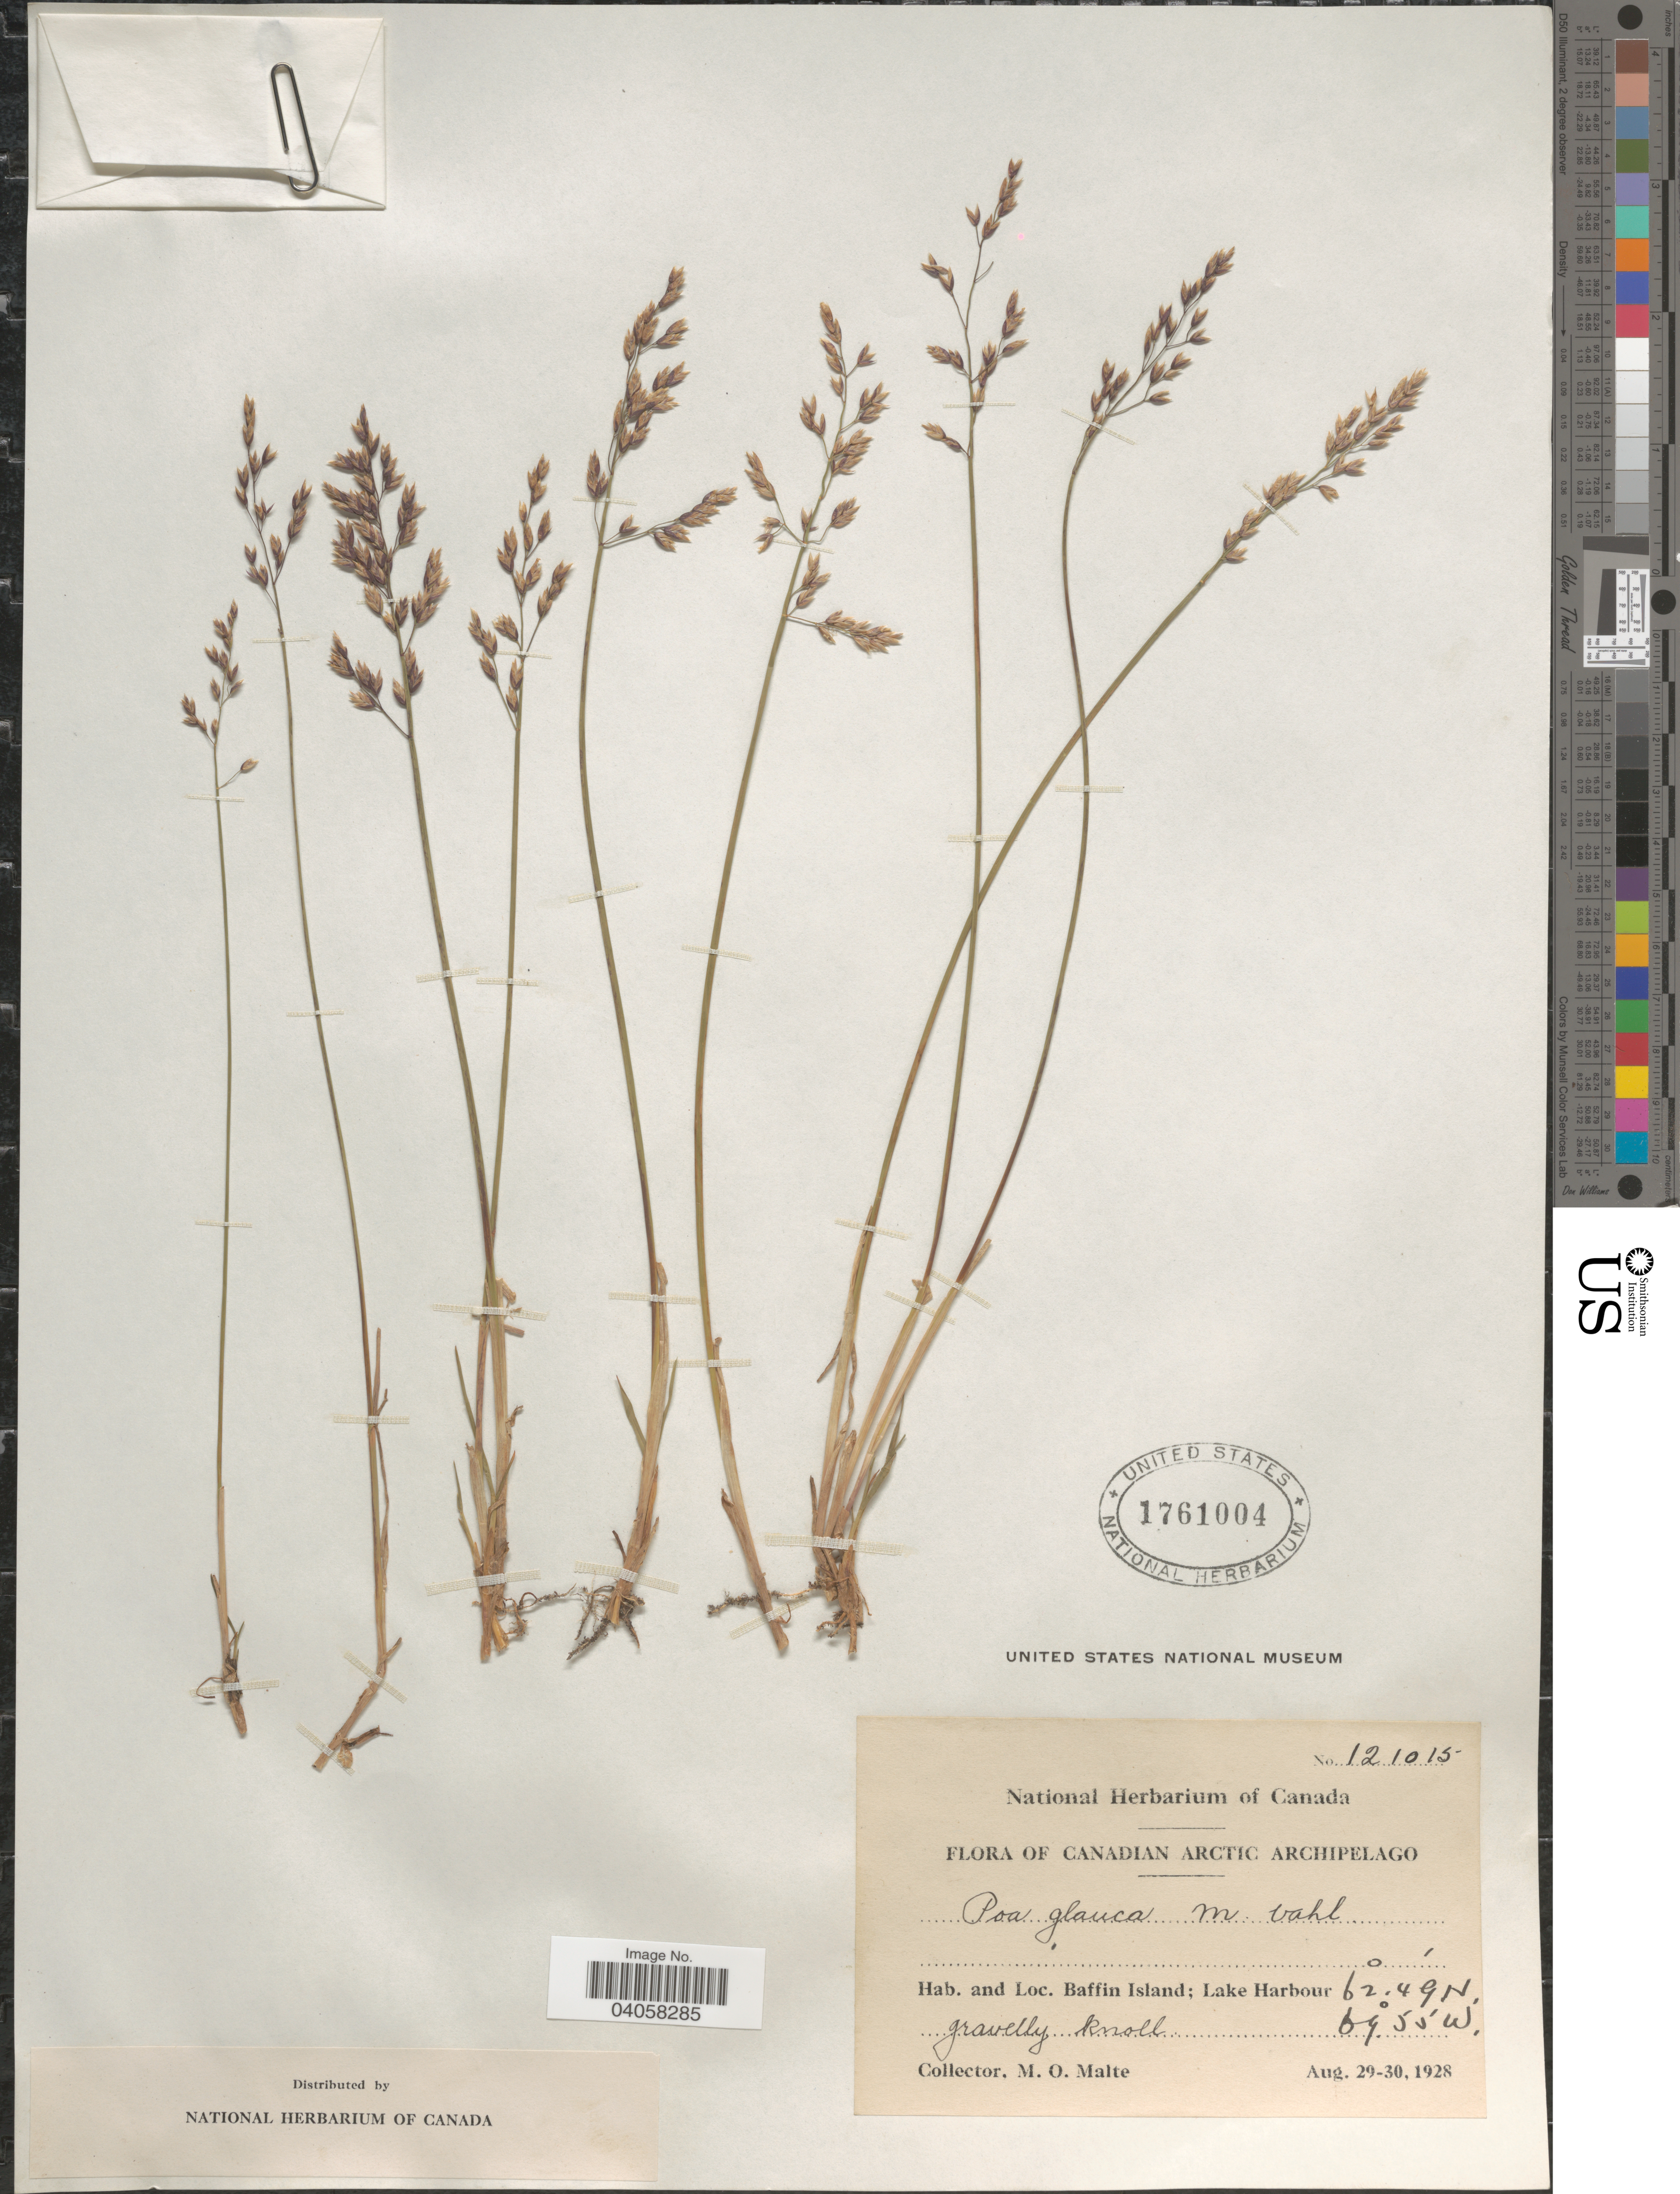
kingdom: Plantae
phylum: Tracheophyta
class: Liliopsida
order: Poales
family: Poaceae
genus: Poa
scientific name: Poa glauca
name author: Vahl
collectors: M. O. Malte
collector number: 121015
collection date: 1928-08-29/1928-08-30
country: Canada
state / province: Nunavut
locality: Canadian Arctic Archipelago. Baffin Island; Lake Harbour.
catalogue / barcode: US 1761004